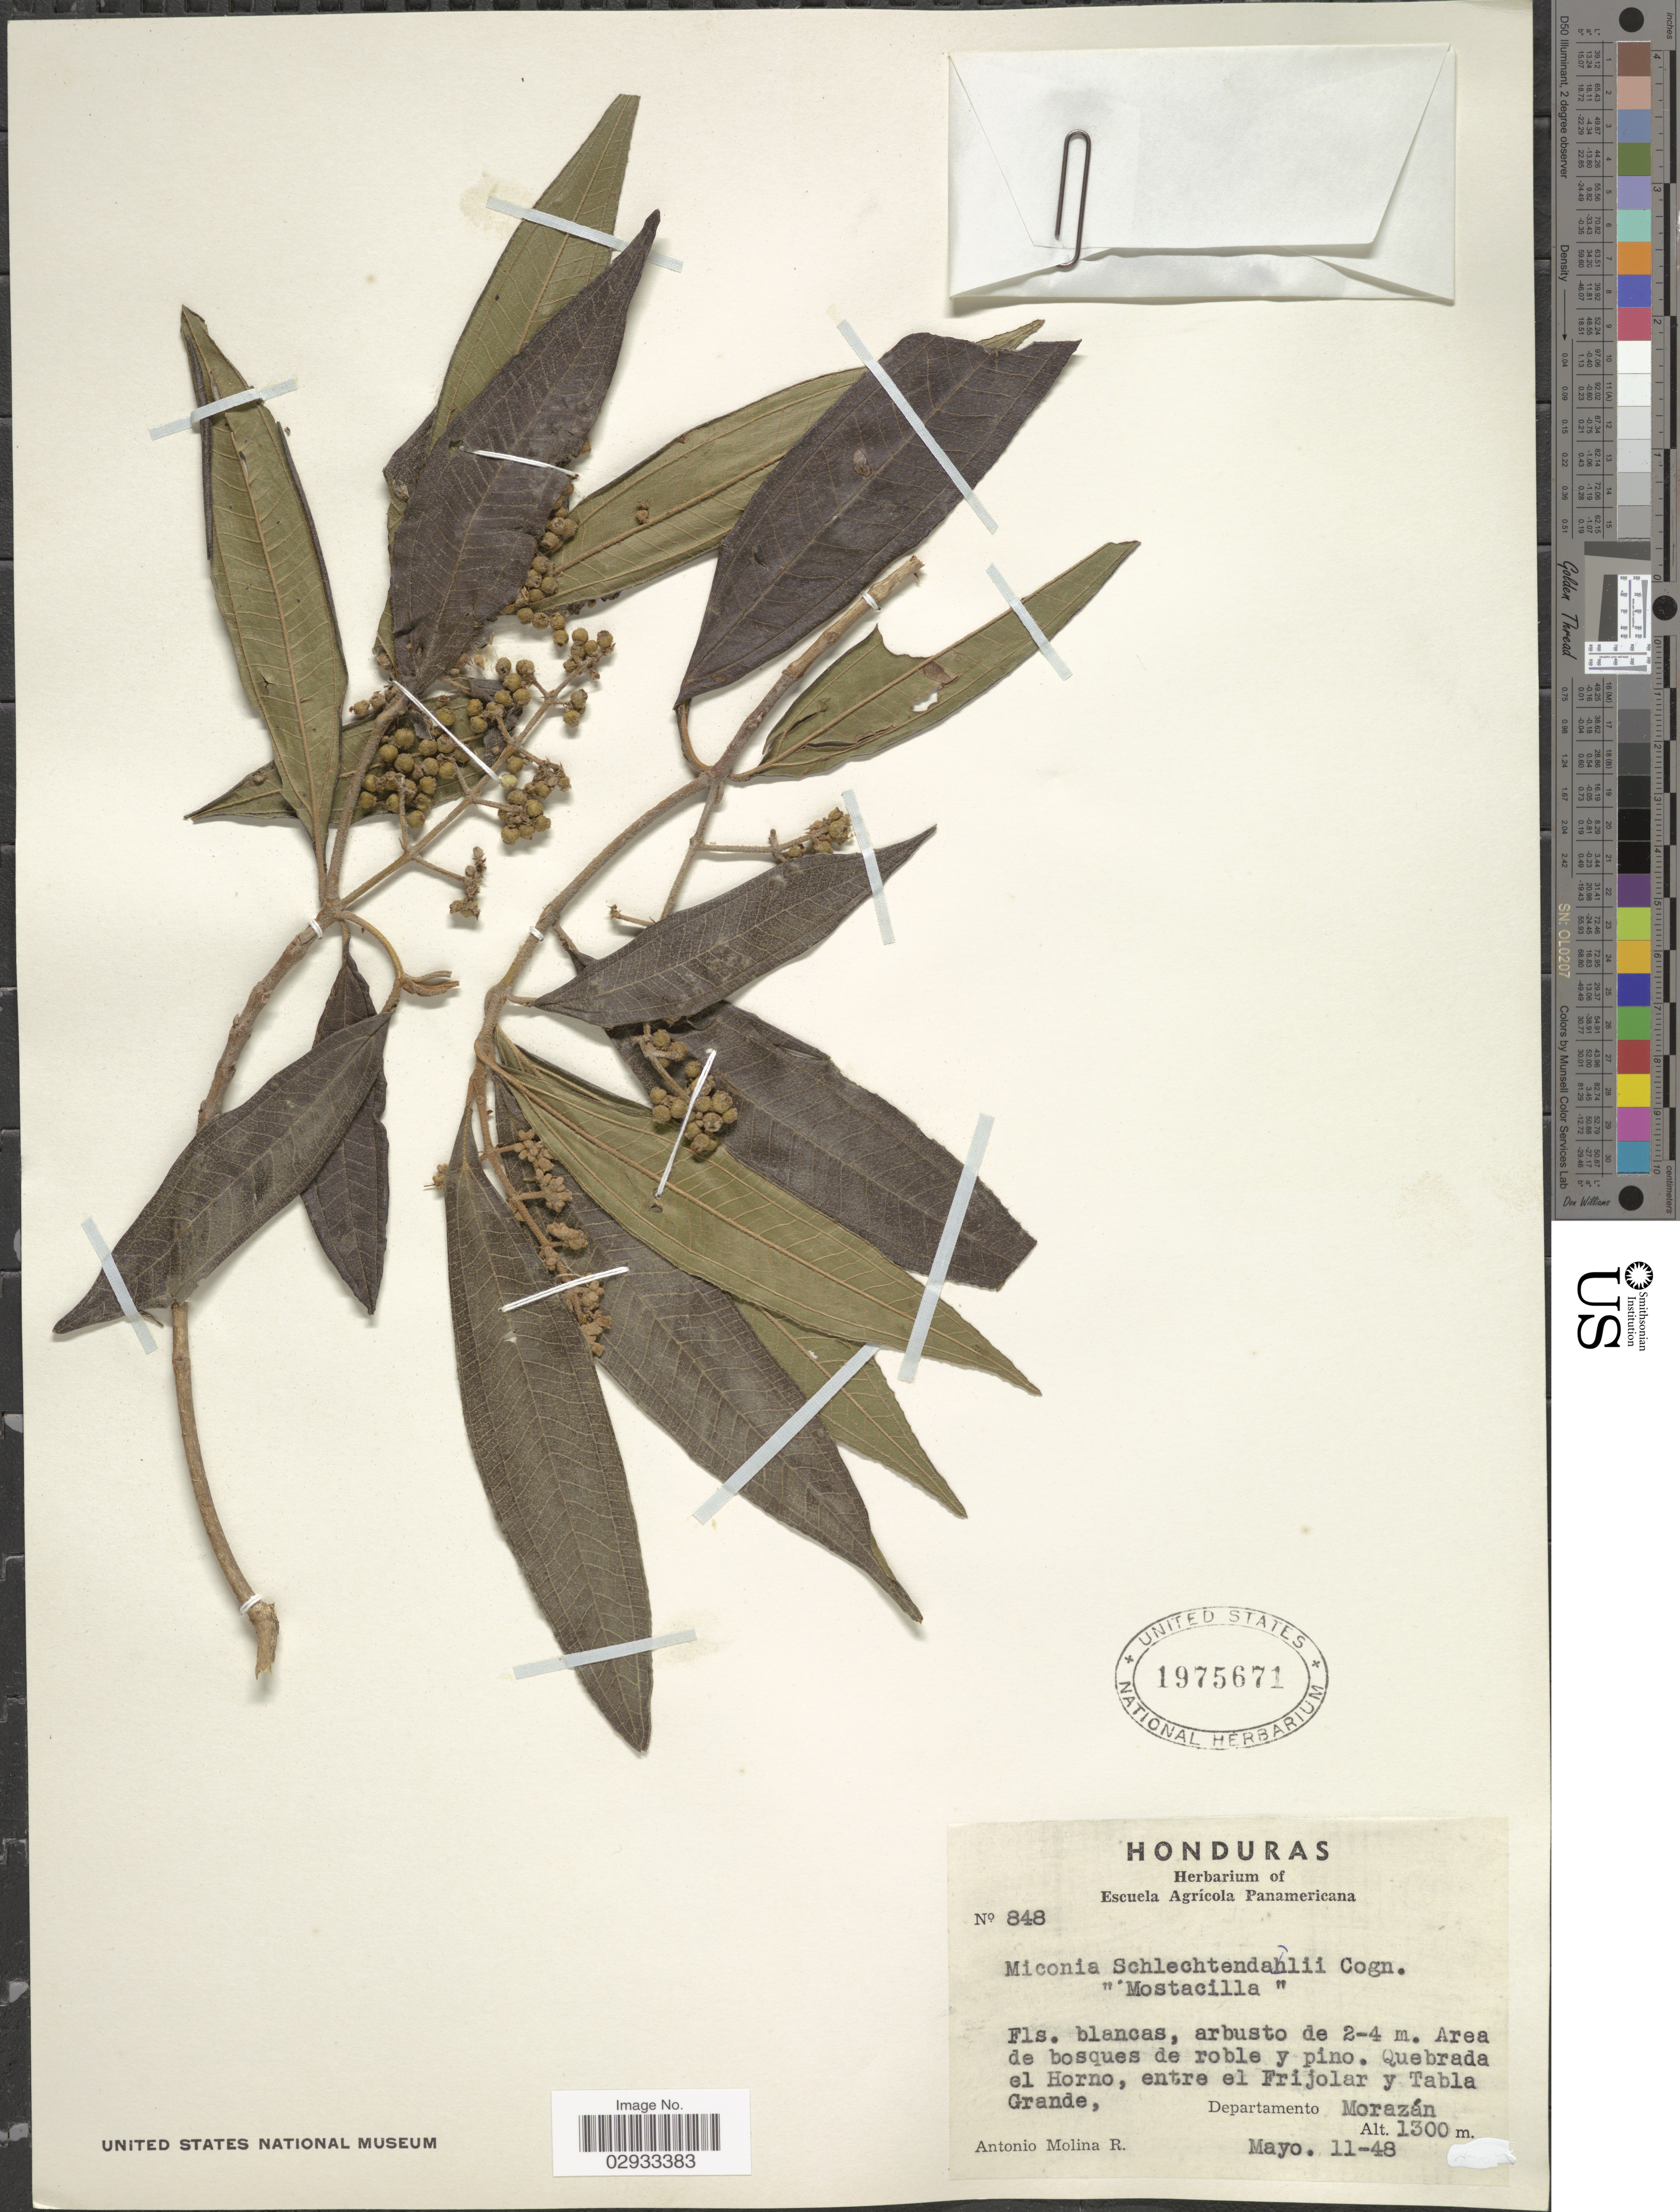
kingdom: Plantae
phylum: Tracheophyta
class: Magnoliopsida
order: Myrtales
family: Melastomataceae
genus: Miconia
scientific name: Miconia schlechtendalii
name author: Cogn. in DC.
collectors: A. Molina R.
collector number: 848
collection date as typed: Transcribed d/m/y: 11/5/48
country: Honduras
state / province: Fco. Morazán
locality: Quebrada el Horno, entre el Frijolar y Tabla Grande, Departamento Morazán.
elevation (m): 1300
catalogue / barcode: US 1975671